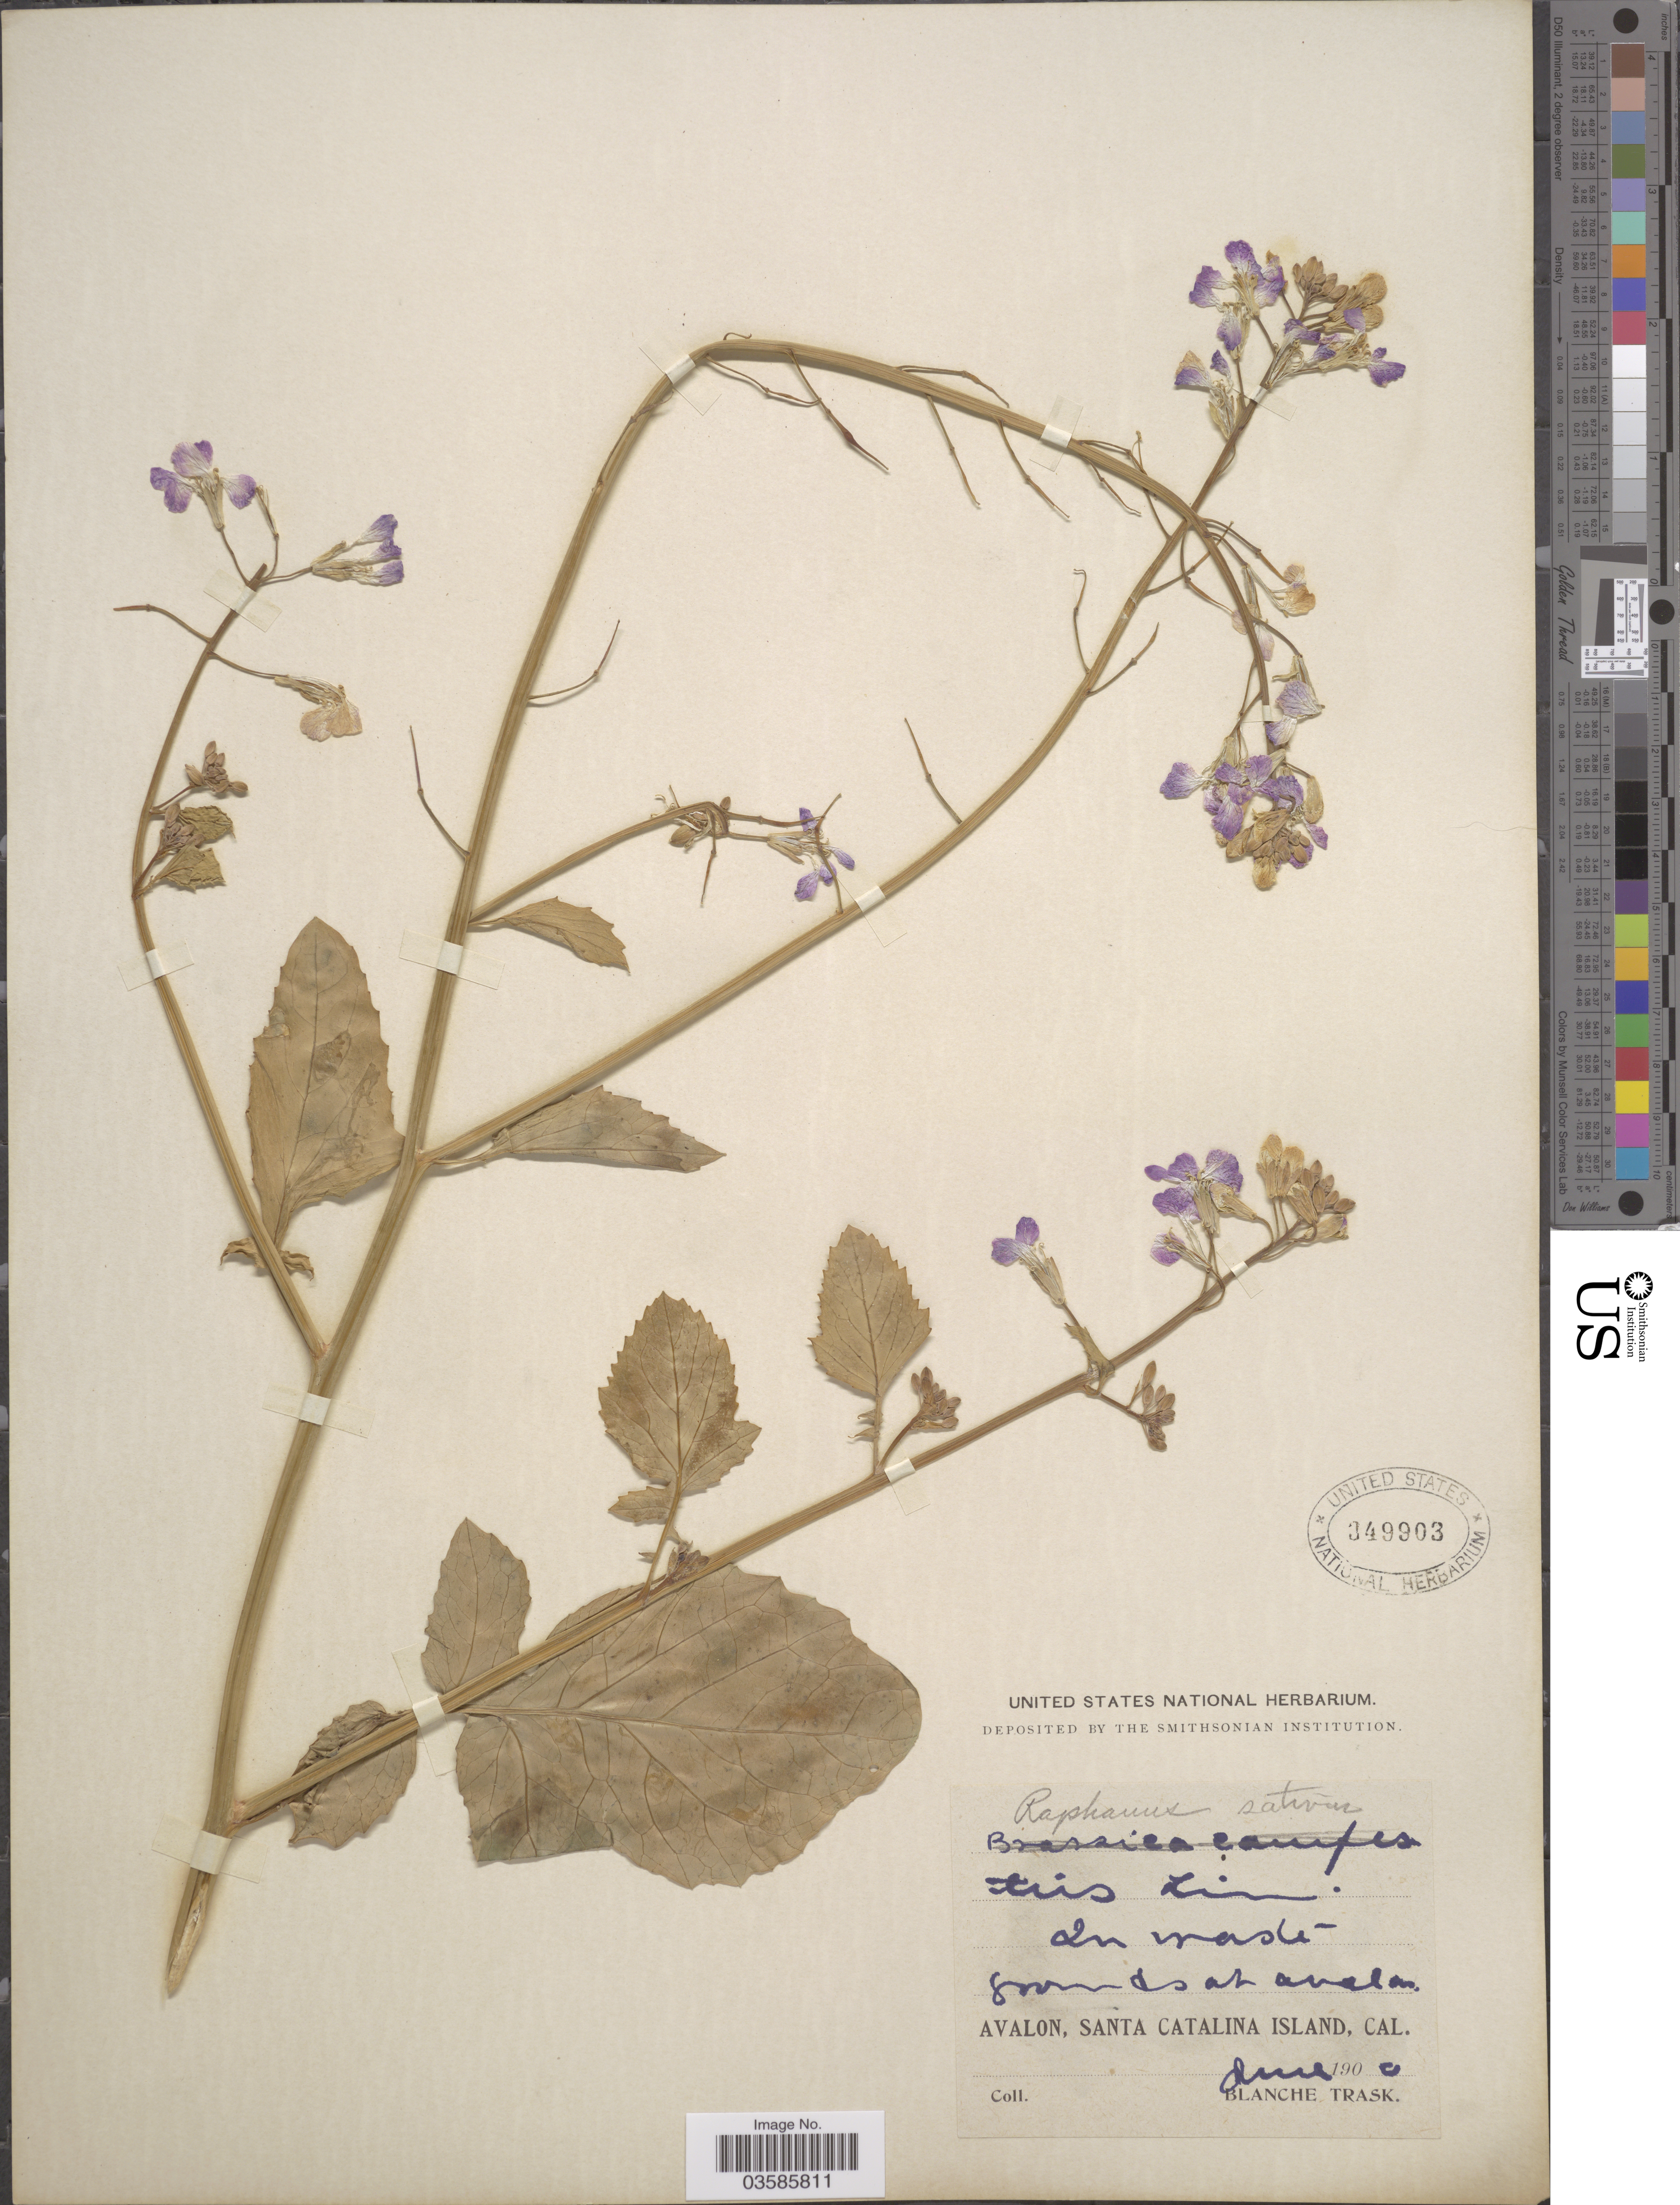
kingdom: Plantae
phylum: Tracheophyta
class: Magnoliopsida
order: Brassicales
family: Brassicaceae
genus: Raphanus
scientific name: Raphanus sativus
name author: L.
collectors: B. Trask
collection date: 1900-06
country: United States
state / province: California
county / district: Los Angeles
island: Santa Catalina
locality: Avalon, Santa Catalina Island.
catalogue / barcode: US 349903